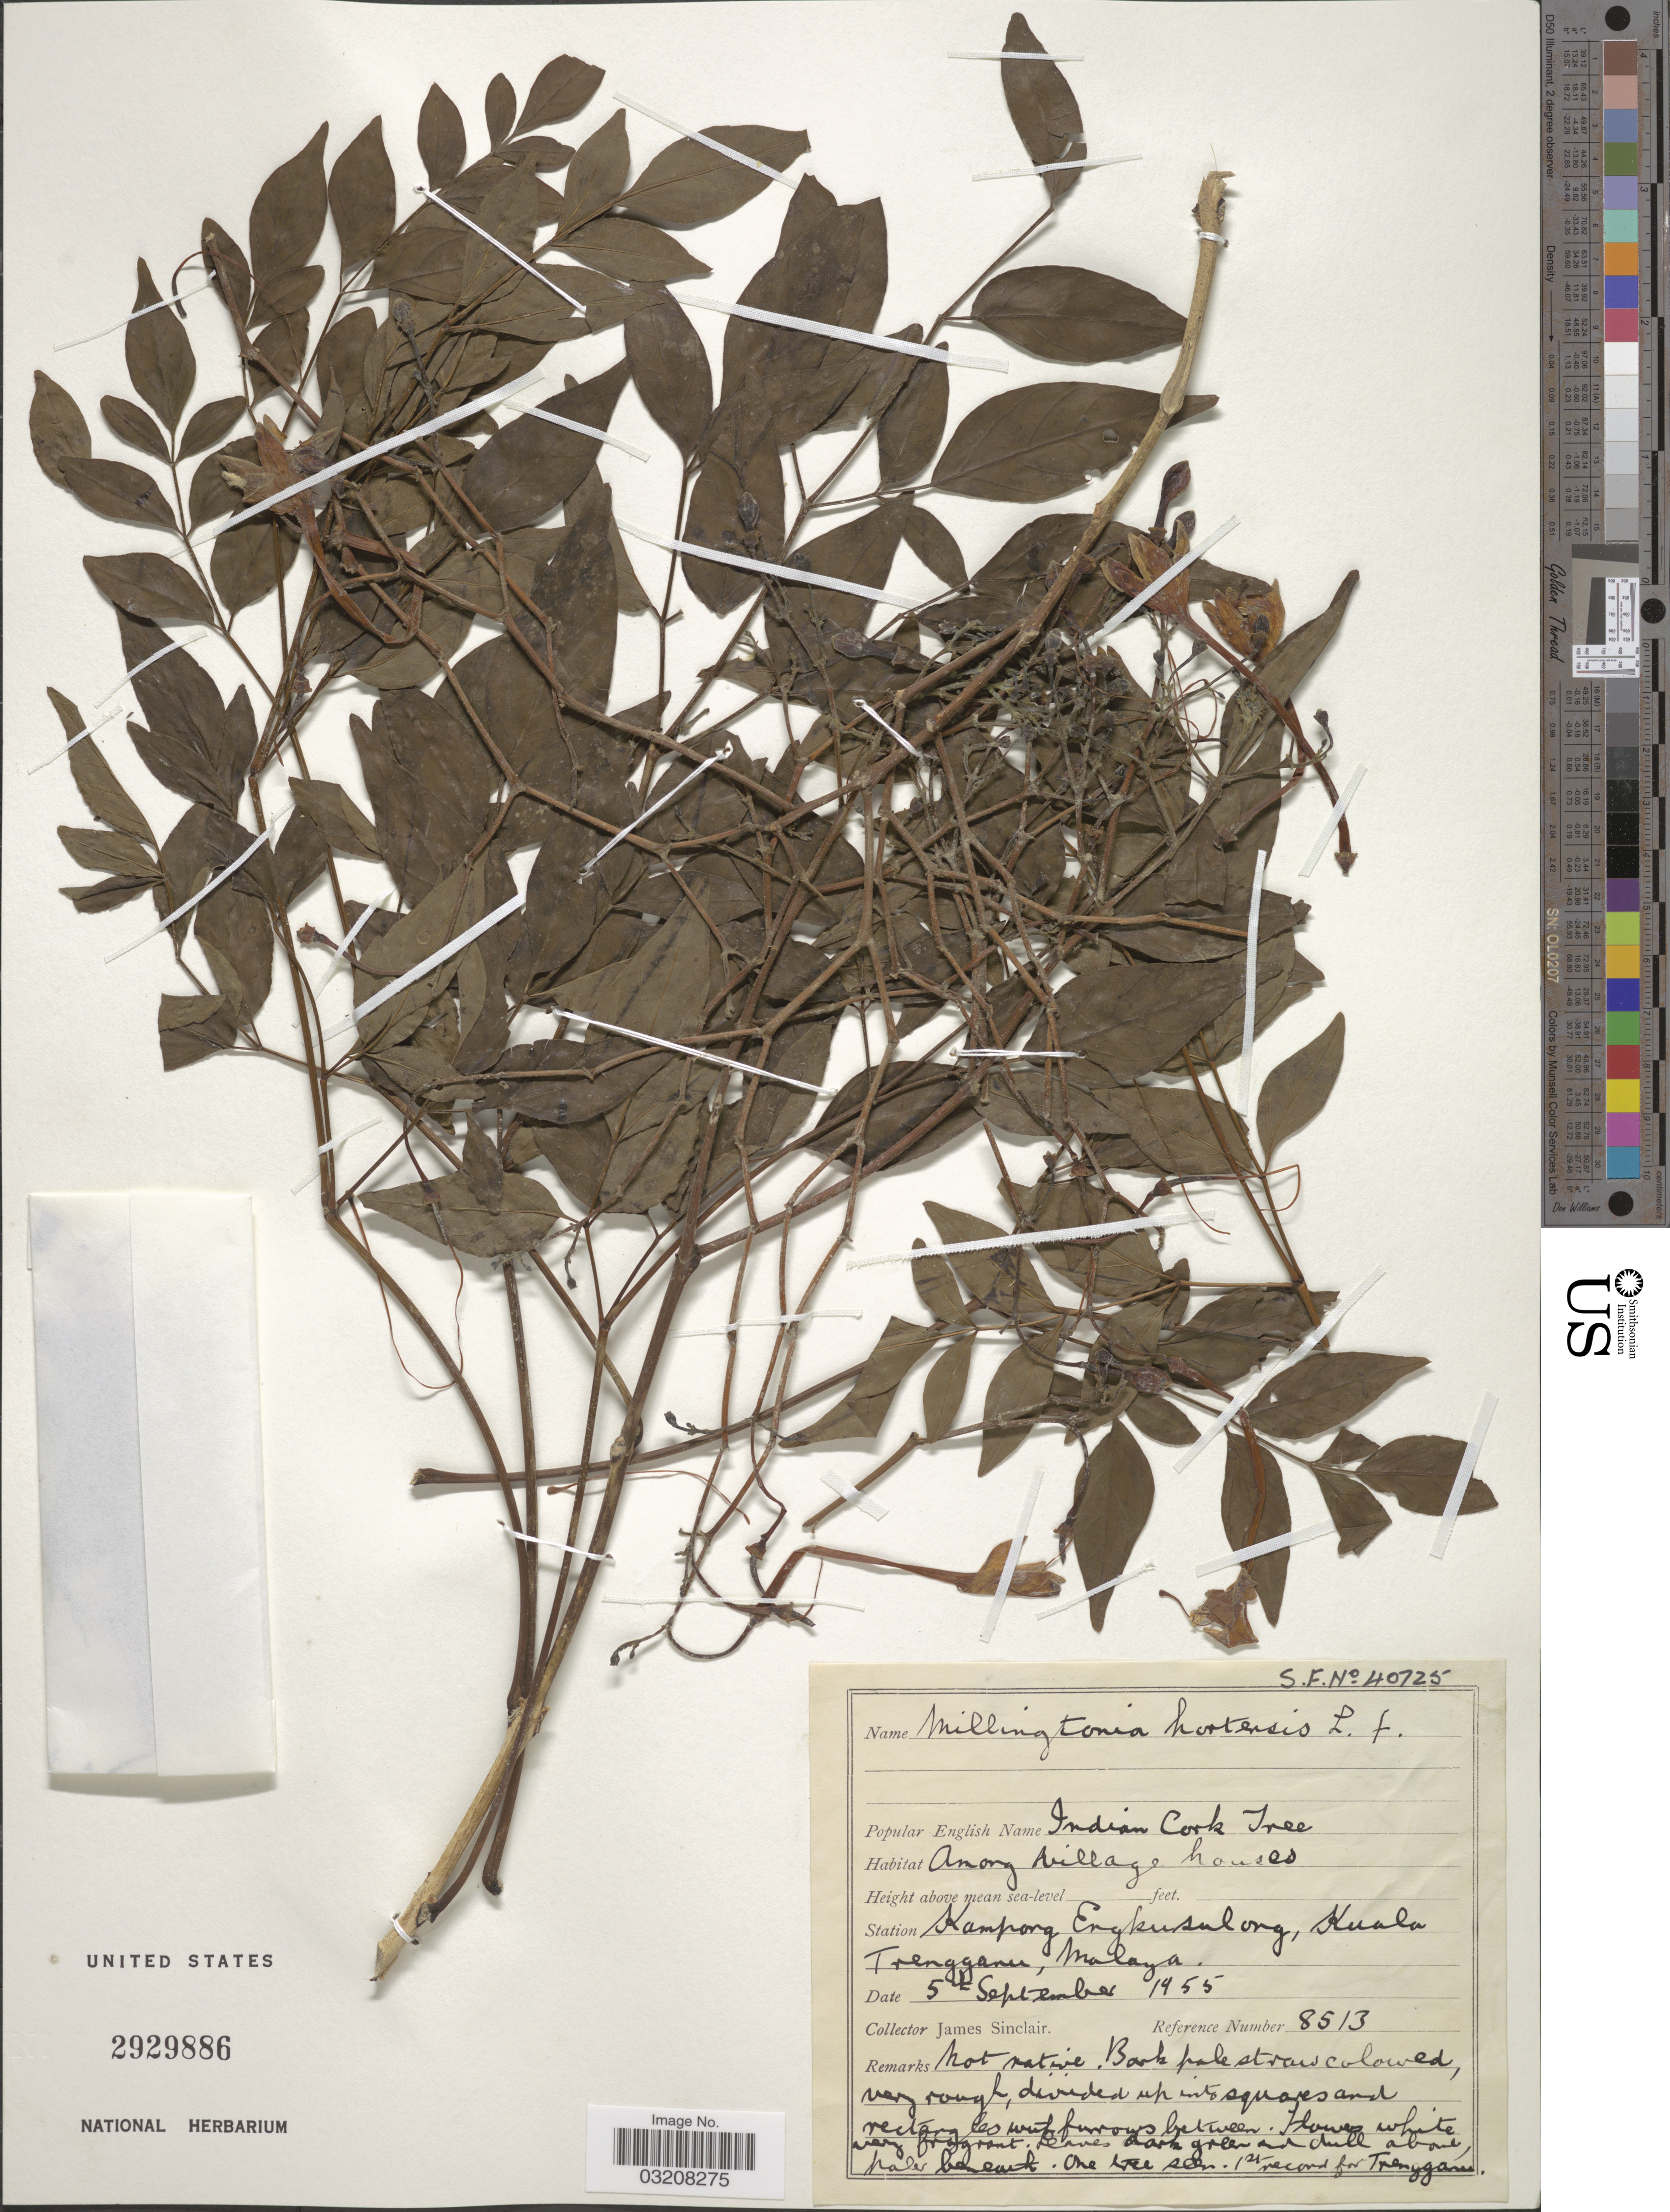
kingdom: Plantae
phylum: Tracheophyta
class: Magnoliopsida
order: Lamiales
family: Bignoniaceae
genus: Millingtonia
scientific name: Millingtonia hortensis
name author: L. f.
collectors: J. Sinclair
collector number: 8513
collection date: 1955-09-05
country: Malaysia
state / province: Terengganu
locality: Station Kampong Engkusulong, Kuala Trengganu, Malaya.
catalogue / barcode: US 2929886